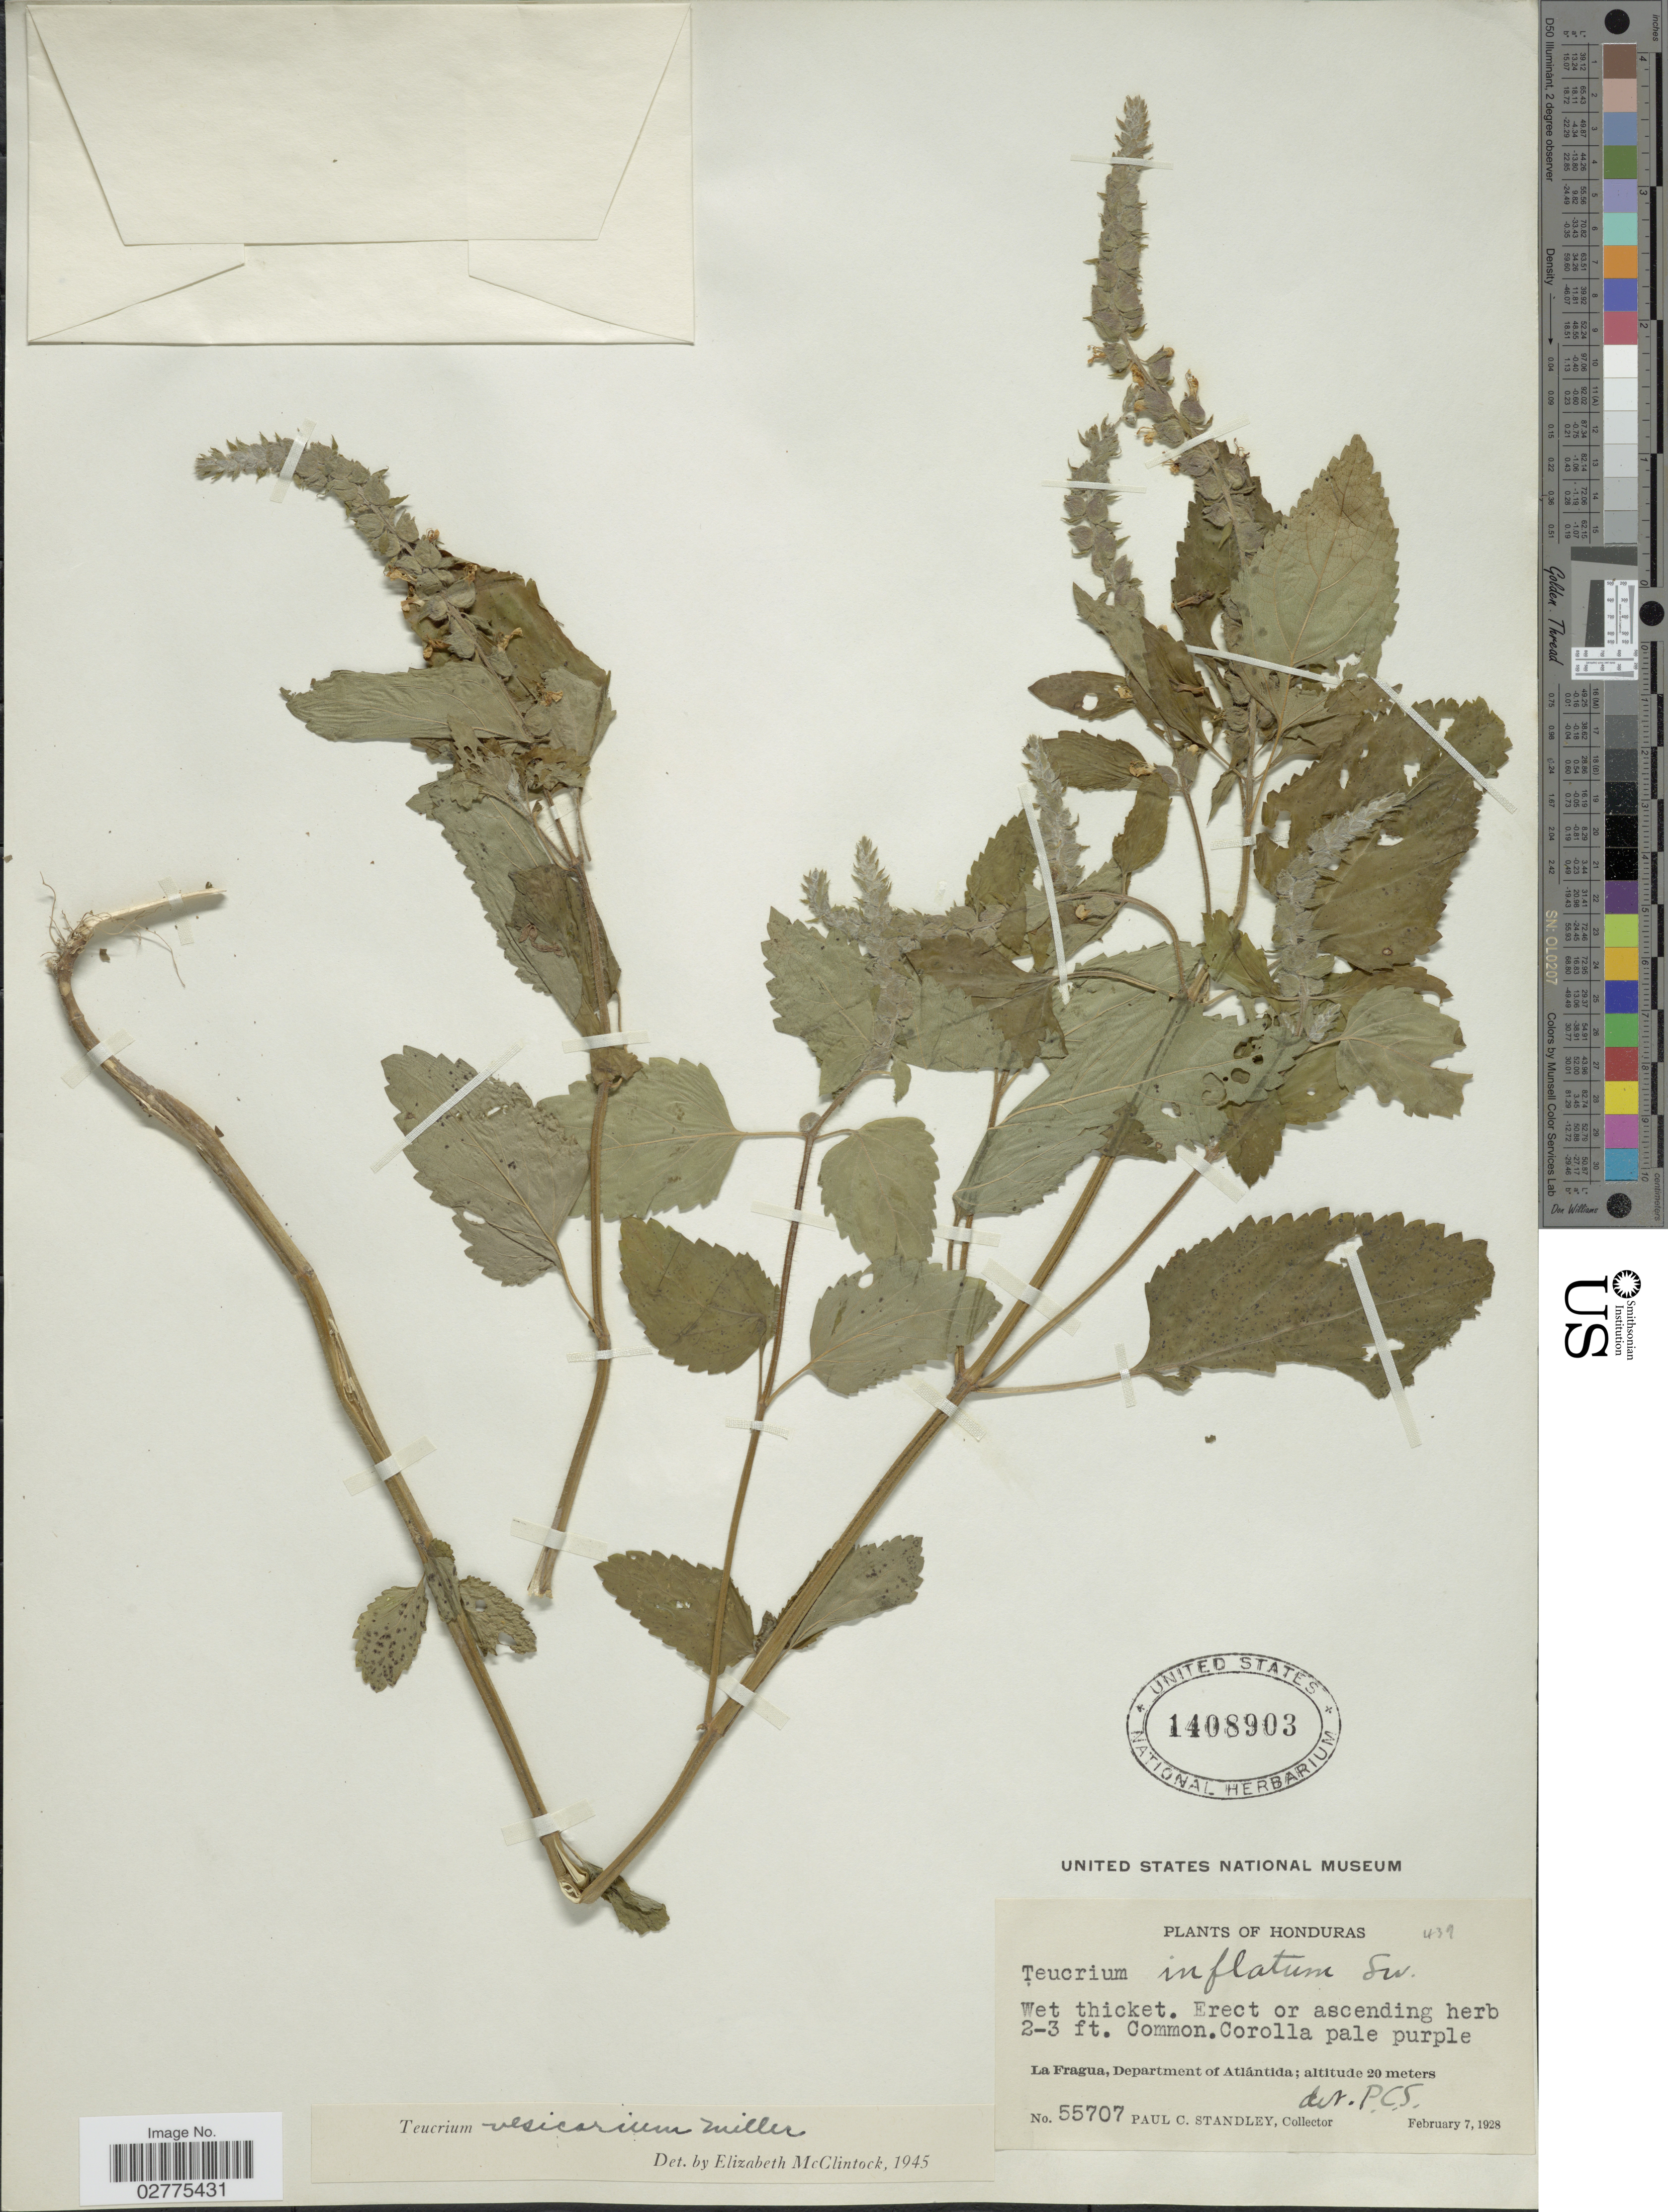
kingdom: Plantae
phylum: Tracheophyta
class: Magnoliopsida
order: Lamiales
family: Lamiaceae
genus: Teucrium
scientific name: Teucrium vesicarium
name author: Mill.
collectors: P. C. Standley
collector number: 55707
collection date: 1928-02-07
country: Honduras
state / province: Atlántida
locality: La Fragua, Department of Atlántida.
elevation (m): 20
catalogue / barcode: US 1408903